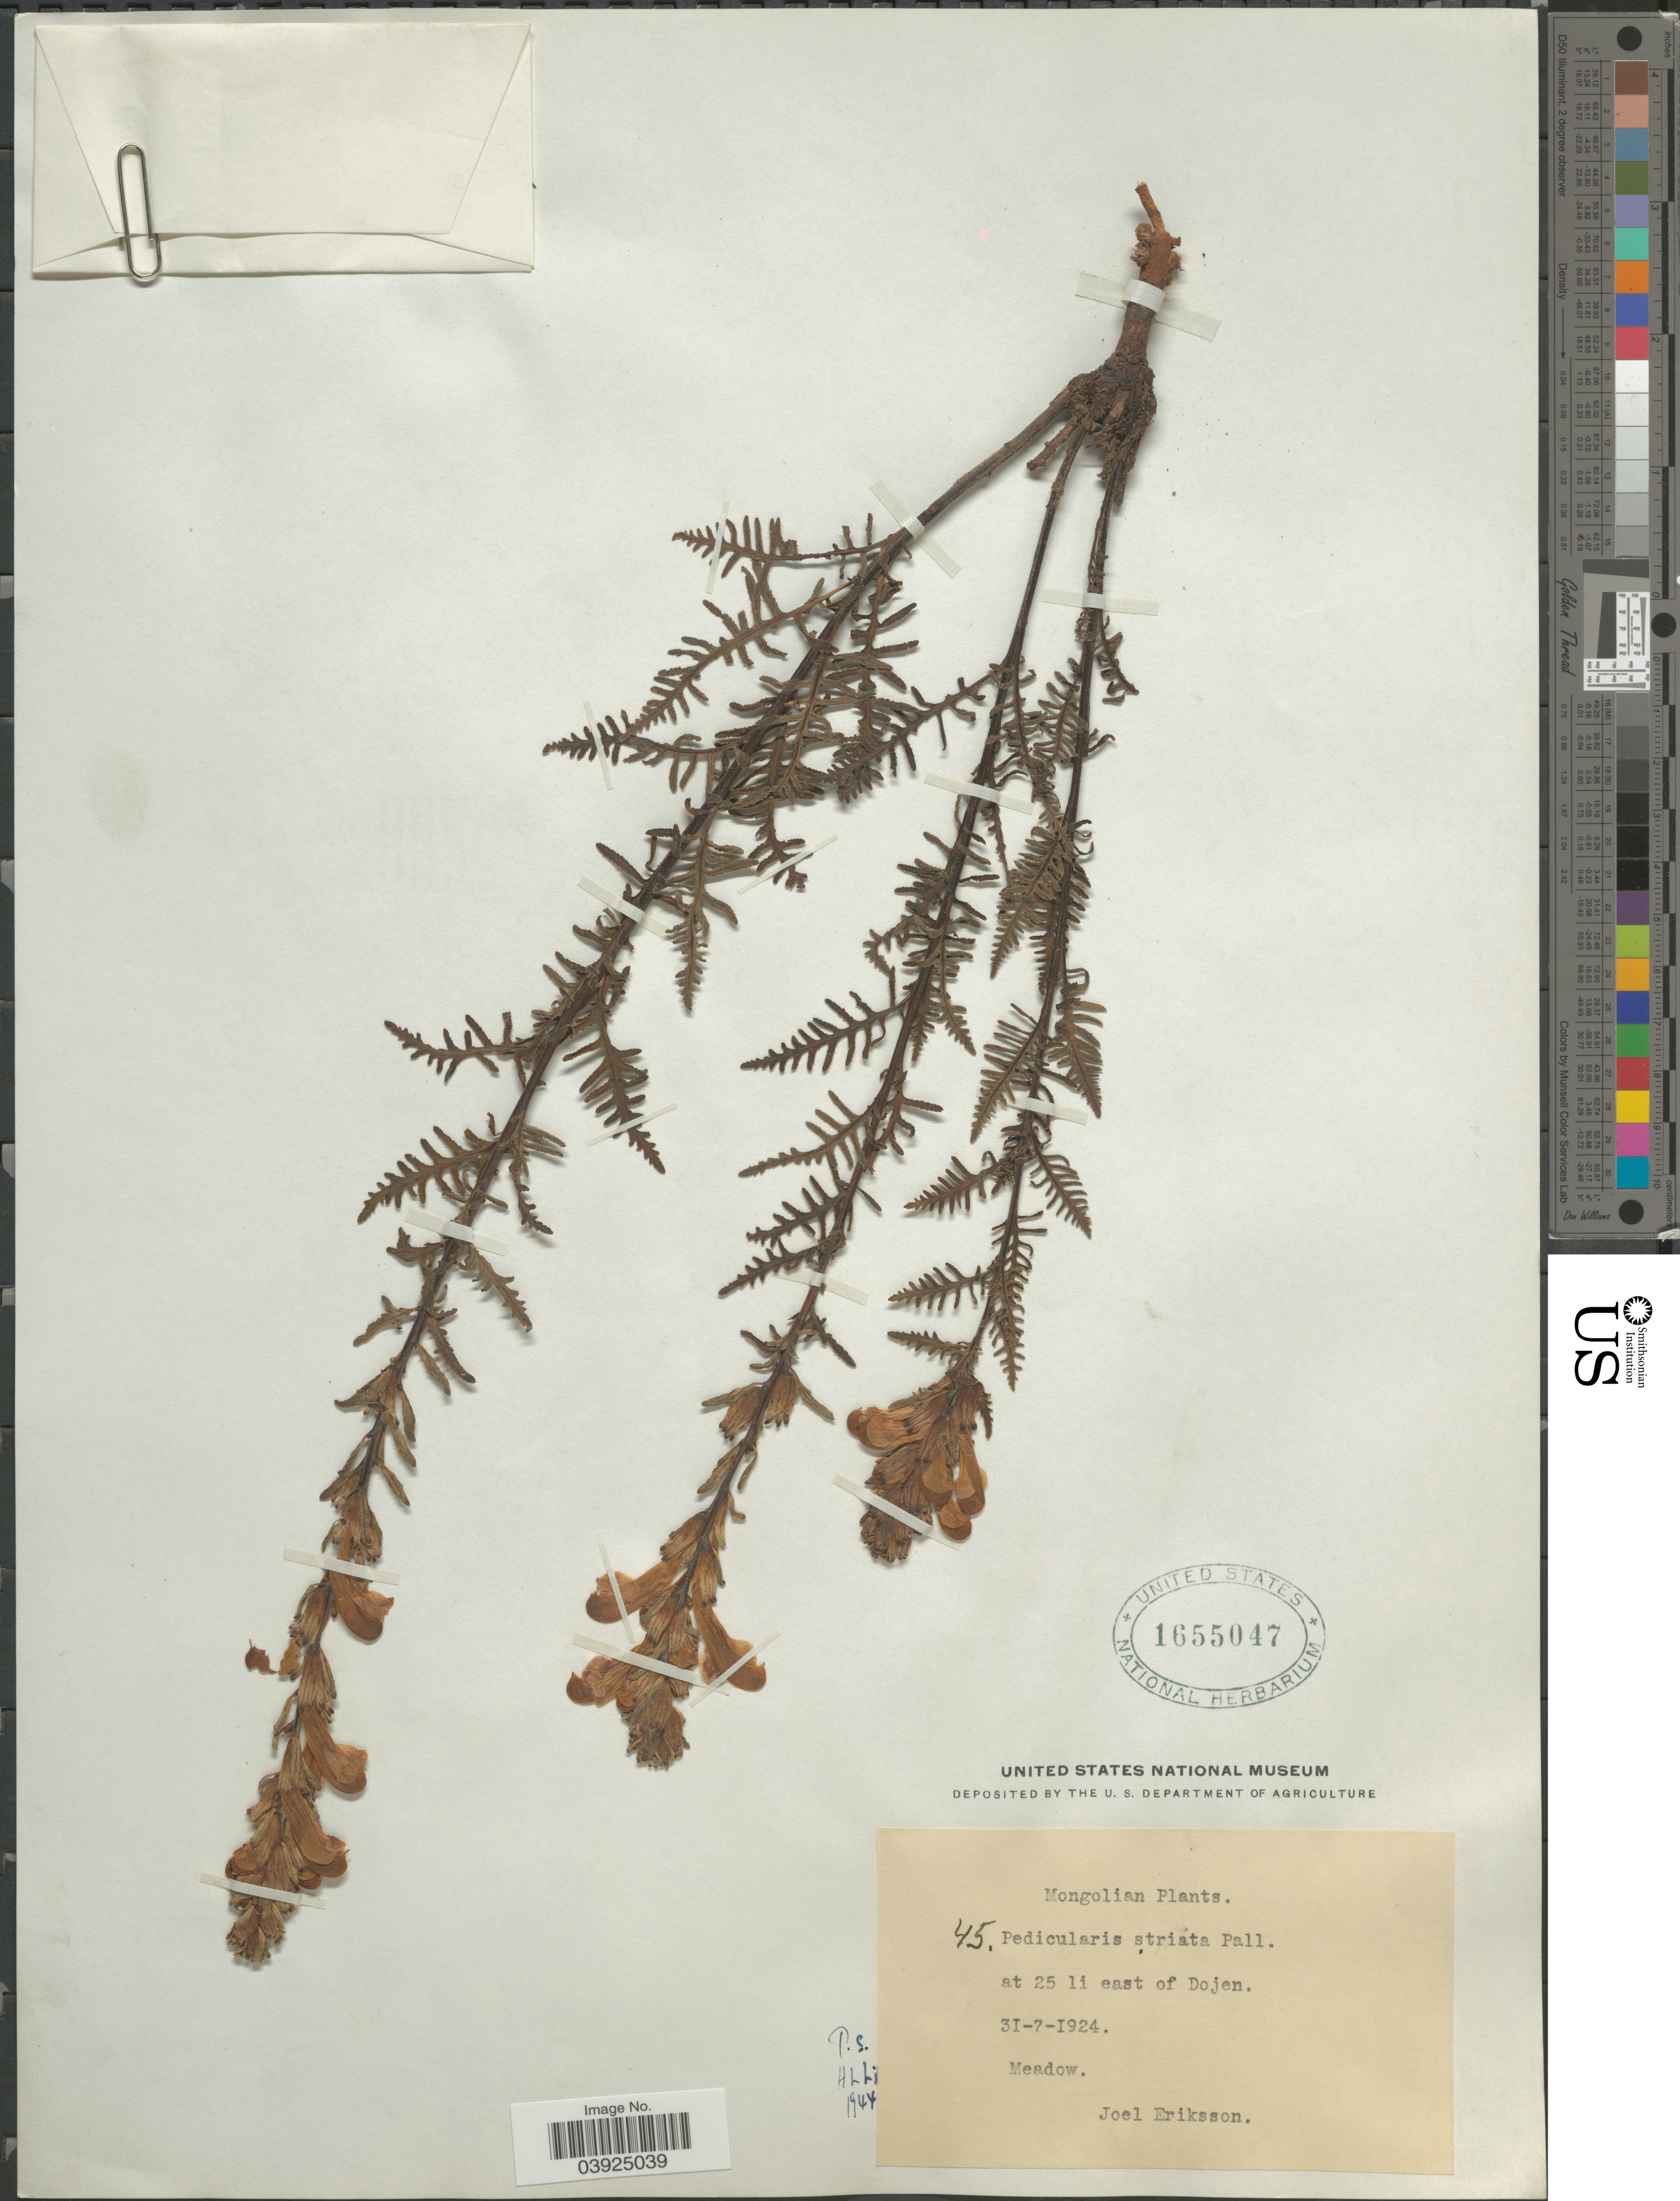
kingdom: Plantae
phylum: Tracheophyta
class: Magnoliopsida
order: Lamiales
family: Orobanchaceae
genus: Pedicularis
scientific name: Pedicularis striata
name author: Pall.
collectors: J. Eriksson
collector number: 45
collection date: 1924-07-31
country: Mongolia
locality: At 25 li east of Dojen.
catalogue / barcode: US 1655047